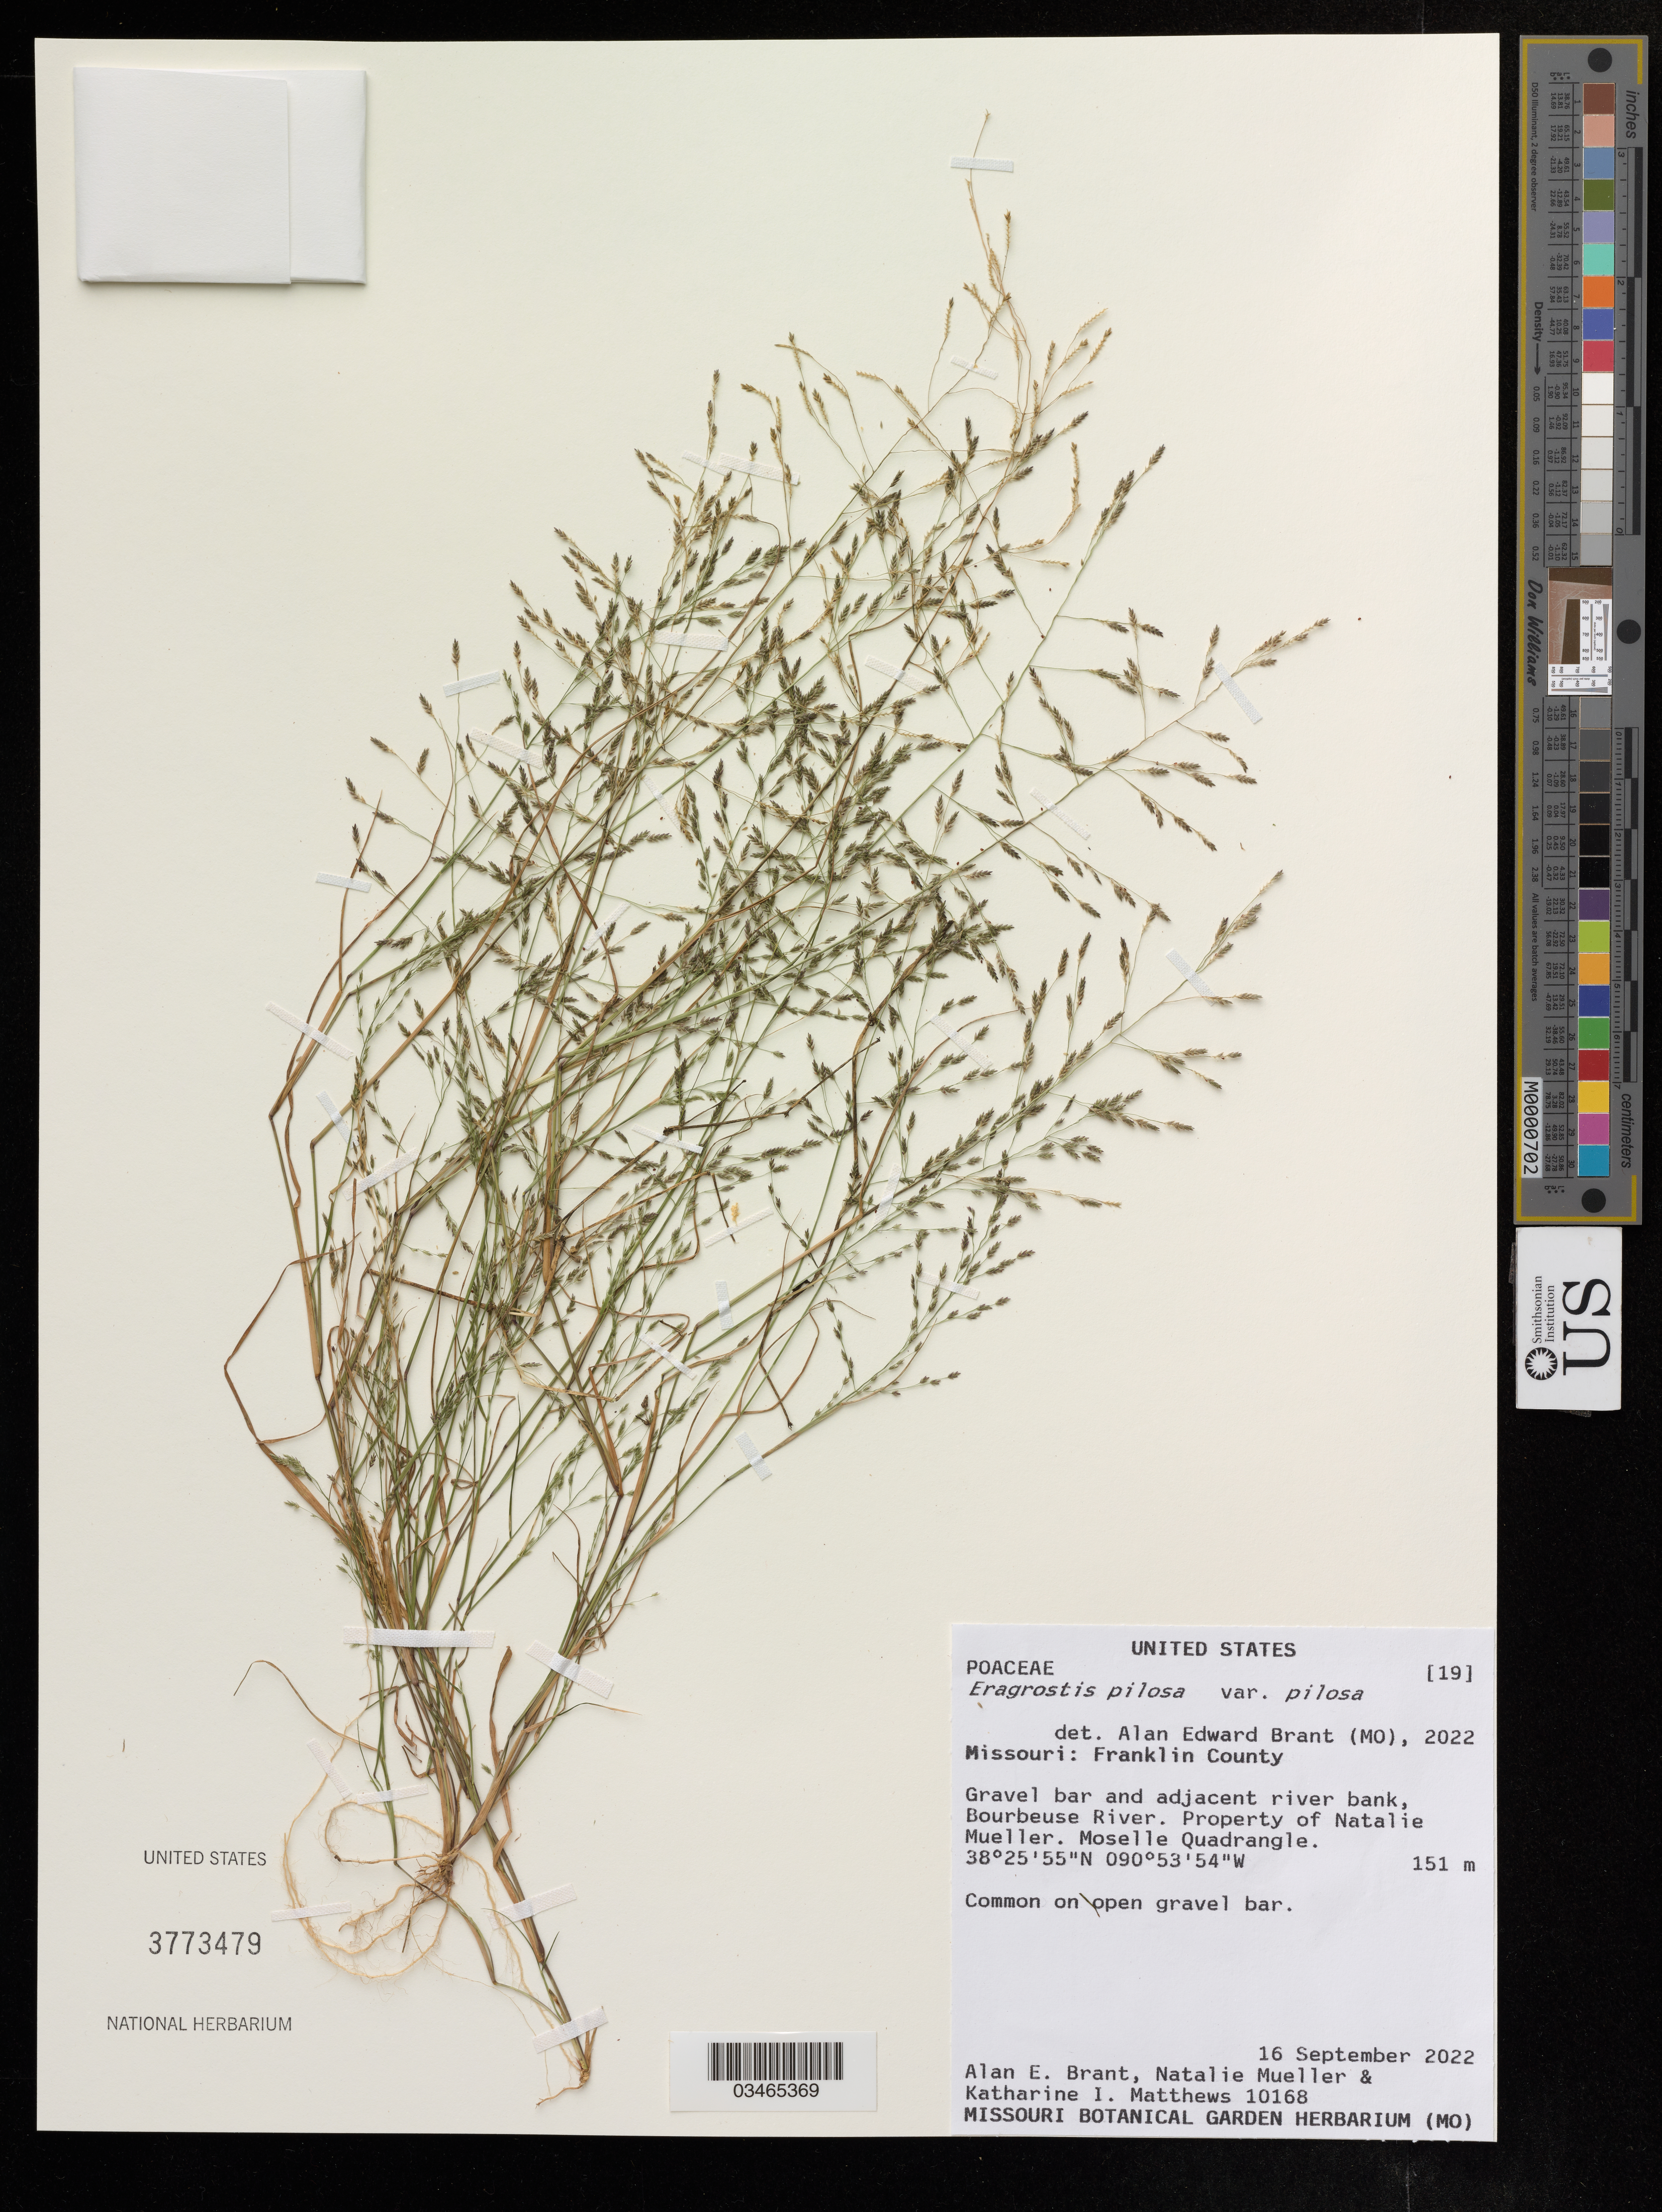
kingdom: Plantae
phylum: Tracheophyta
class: Liliopsida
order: Poales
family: Poaceae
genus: Eragrostis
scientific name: Eragrostis pilosa var. pilosa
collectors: A. Brant, N. Mueller & K. Matthews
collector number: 10168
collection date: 2022-09-16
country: United States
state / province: Missouri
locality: Franklin County. Gravel bar and adjacent river bank, Bourbeuse River. Property of Natalie Mueller. Moselle Quadrangle.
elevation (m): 151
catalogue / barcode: US 3773479